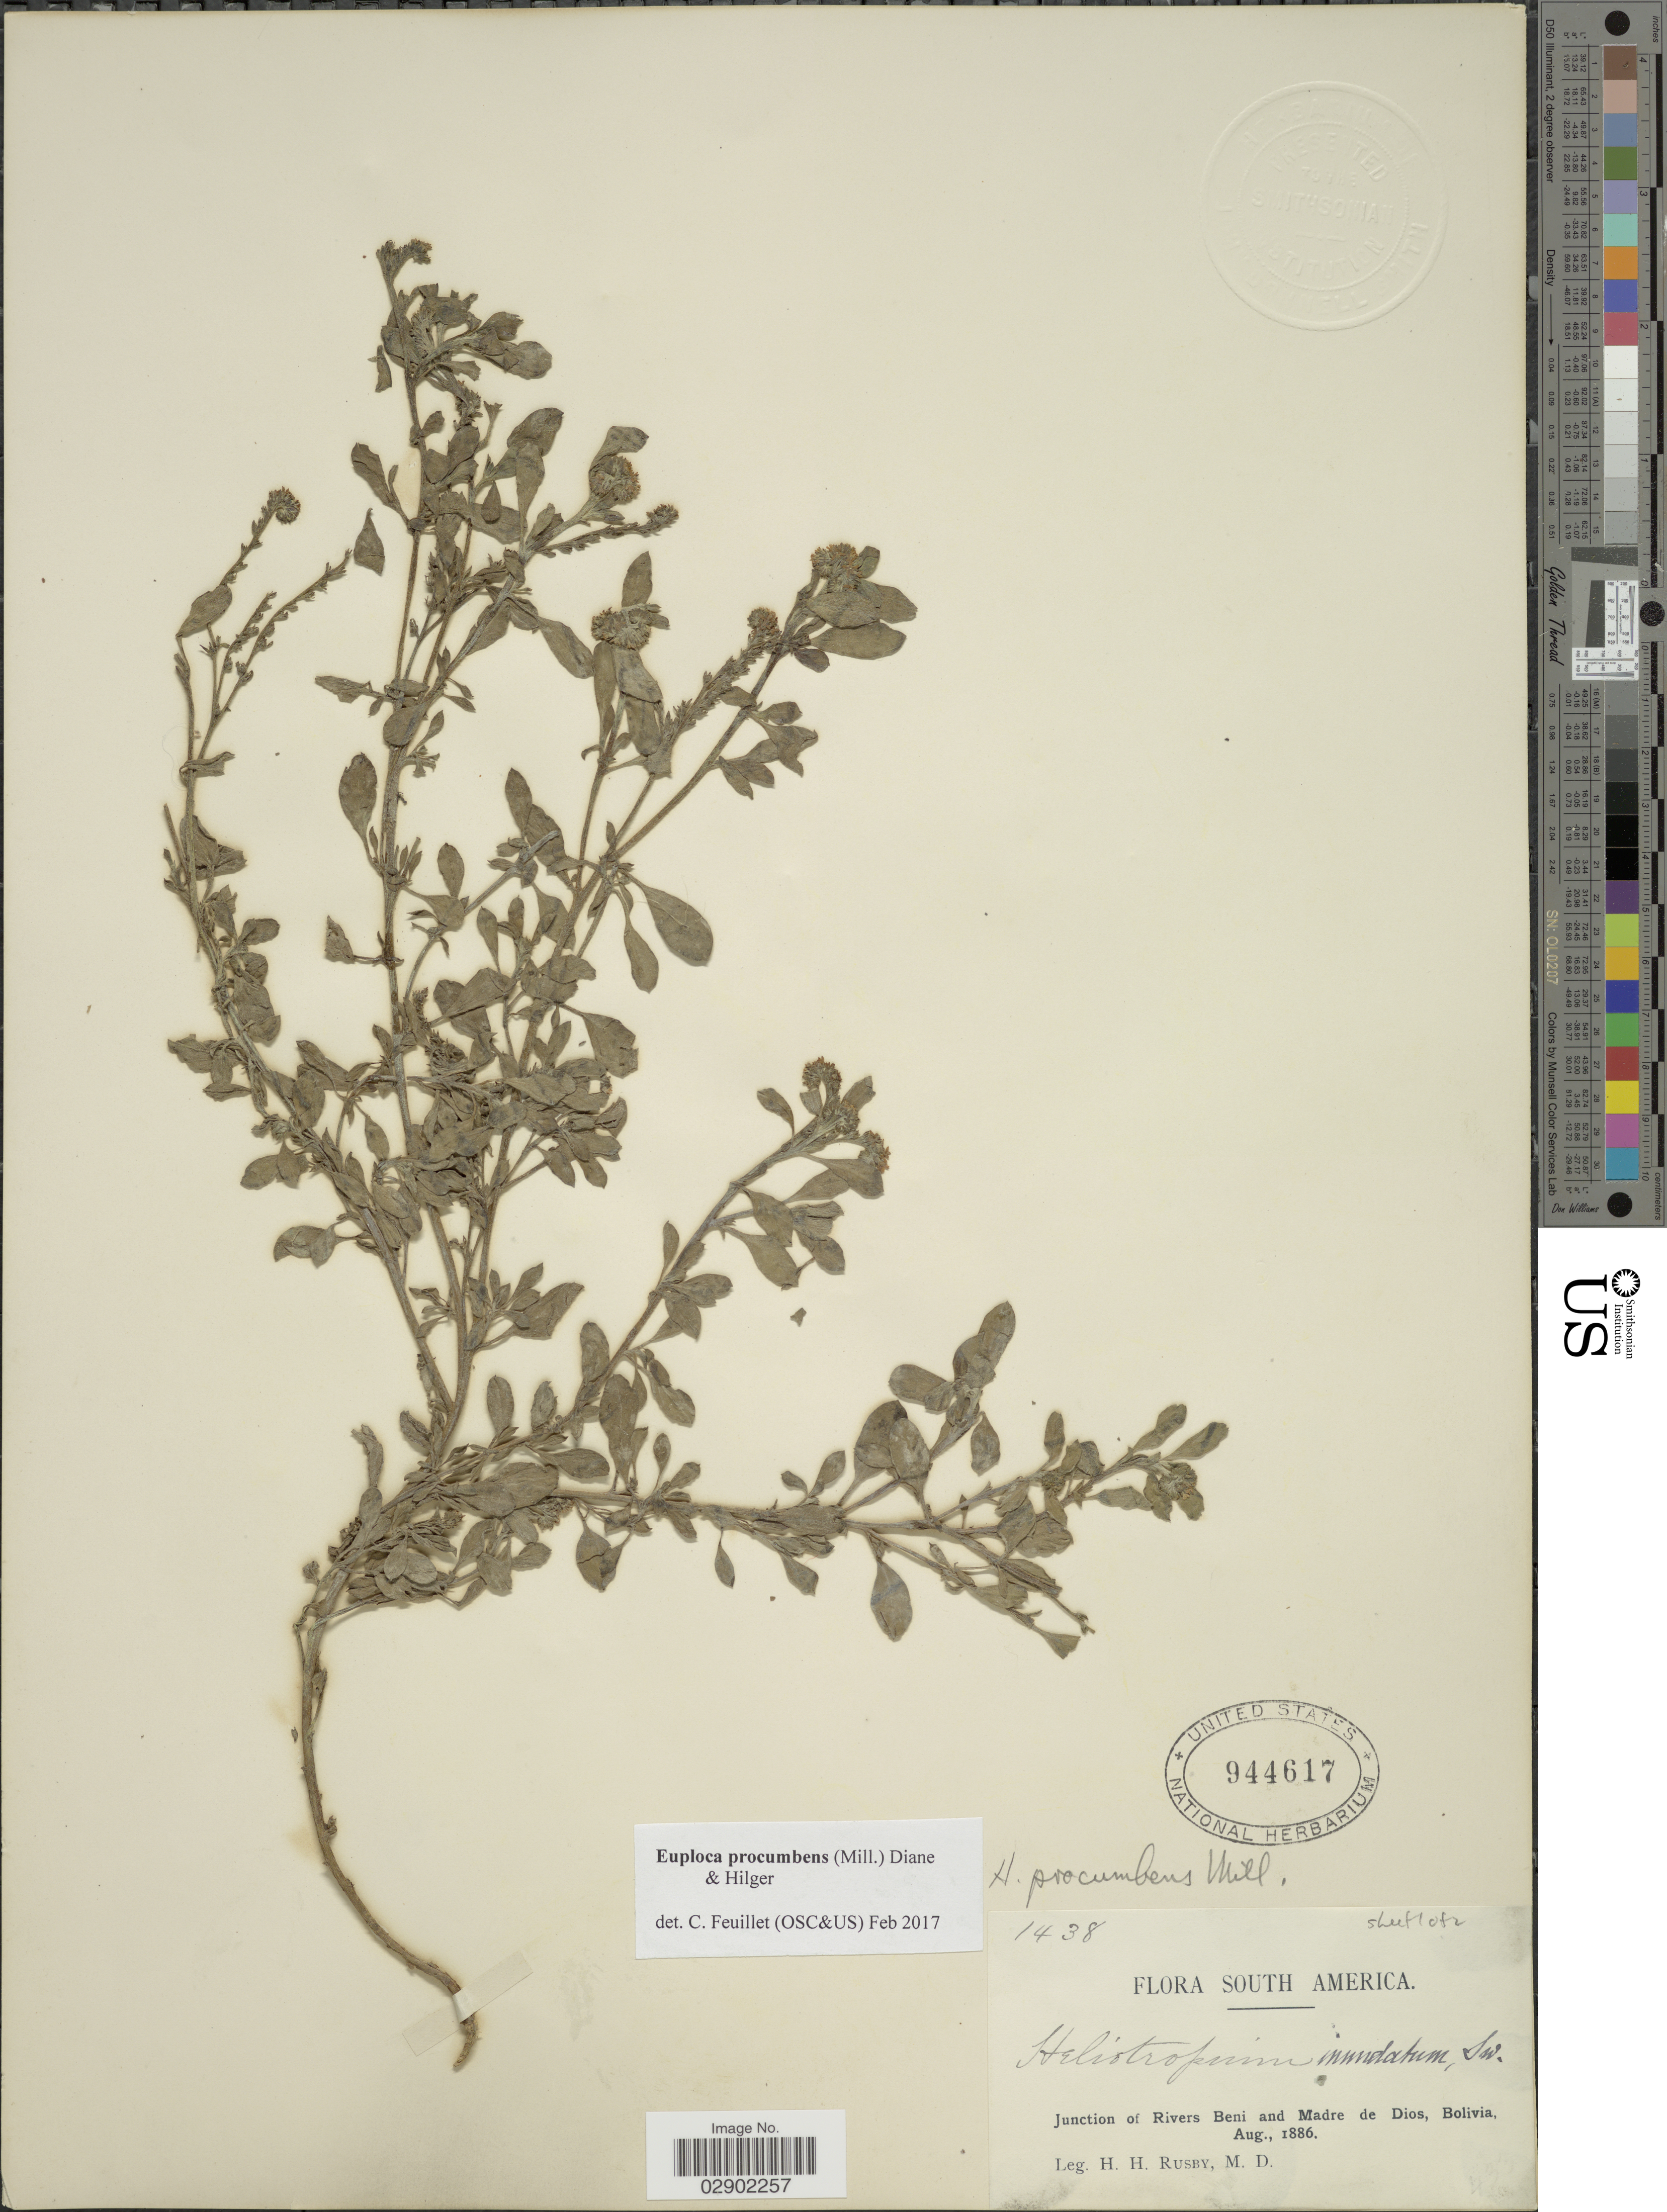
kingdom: Plantae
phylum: Tracheophyta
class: Magnoliopsida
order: Boraginales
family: Heliotropiaceae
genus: Euploca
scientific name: Euploca procumbens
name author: (Mill.) Diane & Hilger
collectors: H. H. Rusby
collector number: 1438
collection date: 1886-08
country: Bolivia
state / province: Beni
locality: Junction of Rivers Beni and Madre de Dios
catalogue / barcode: US 944617